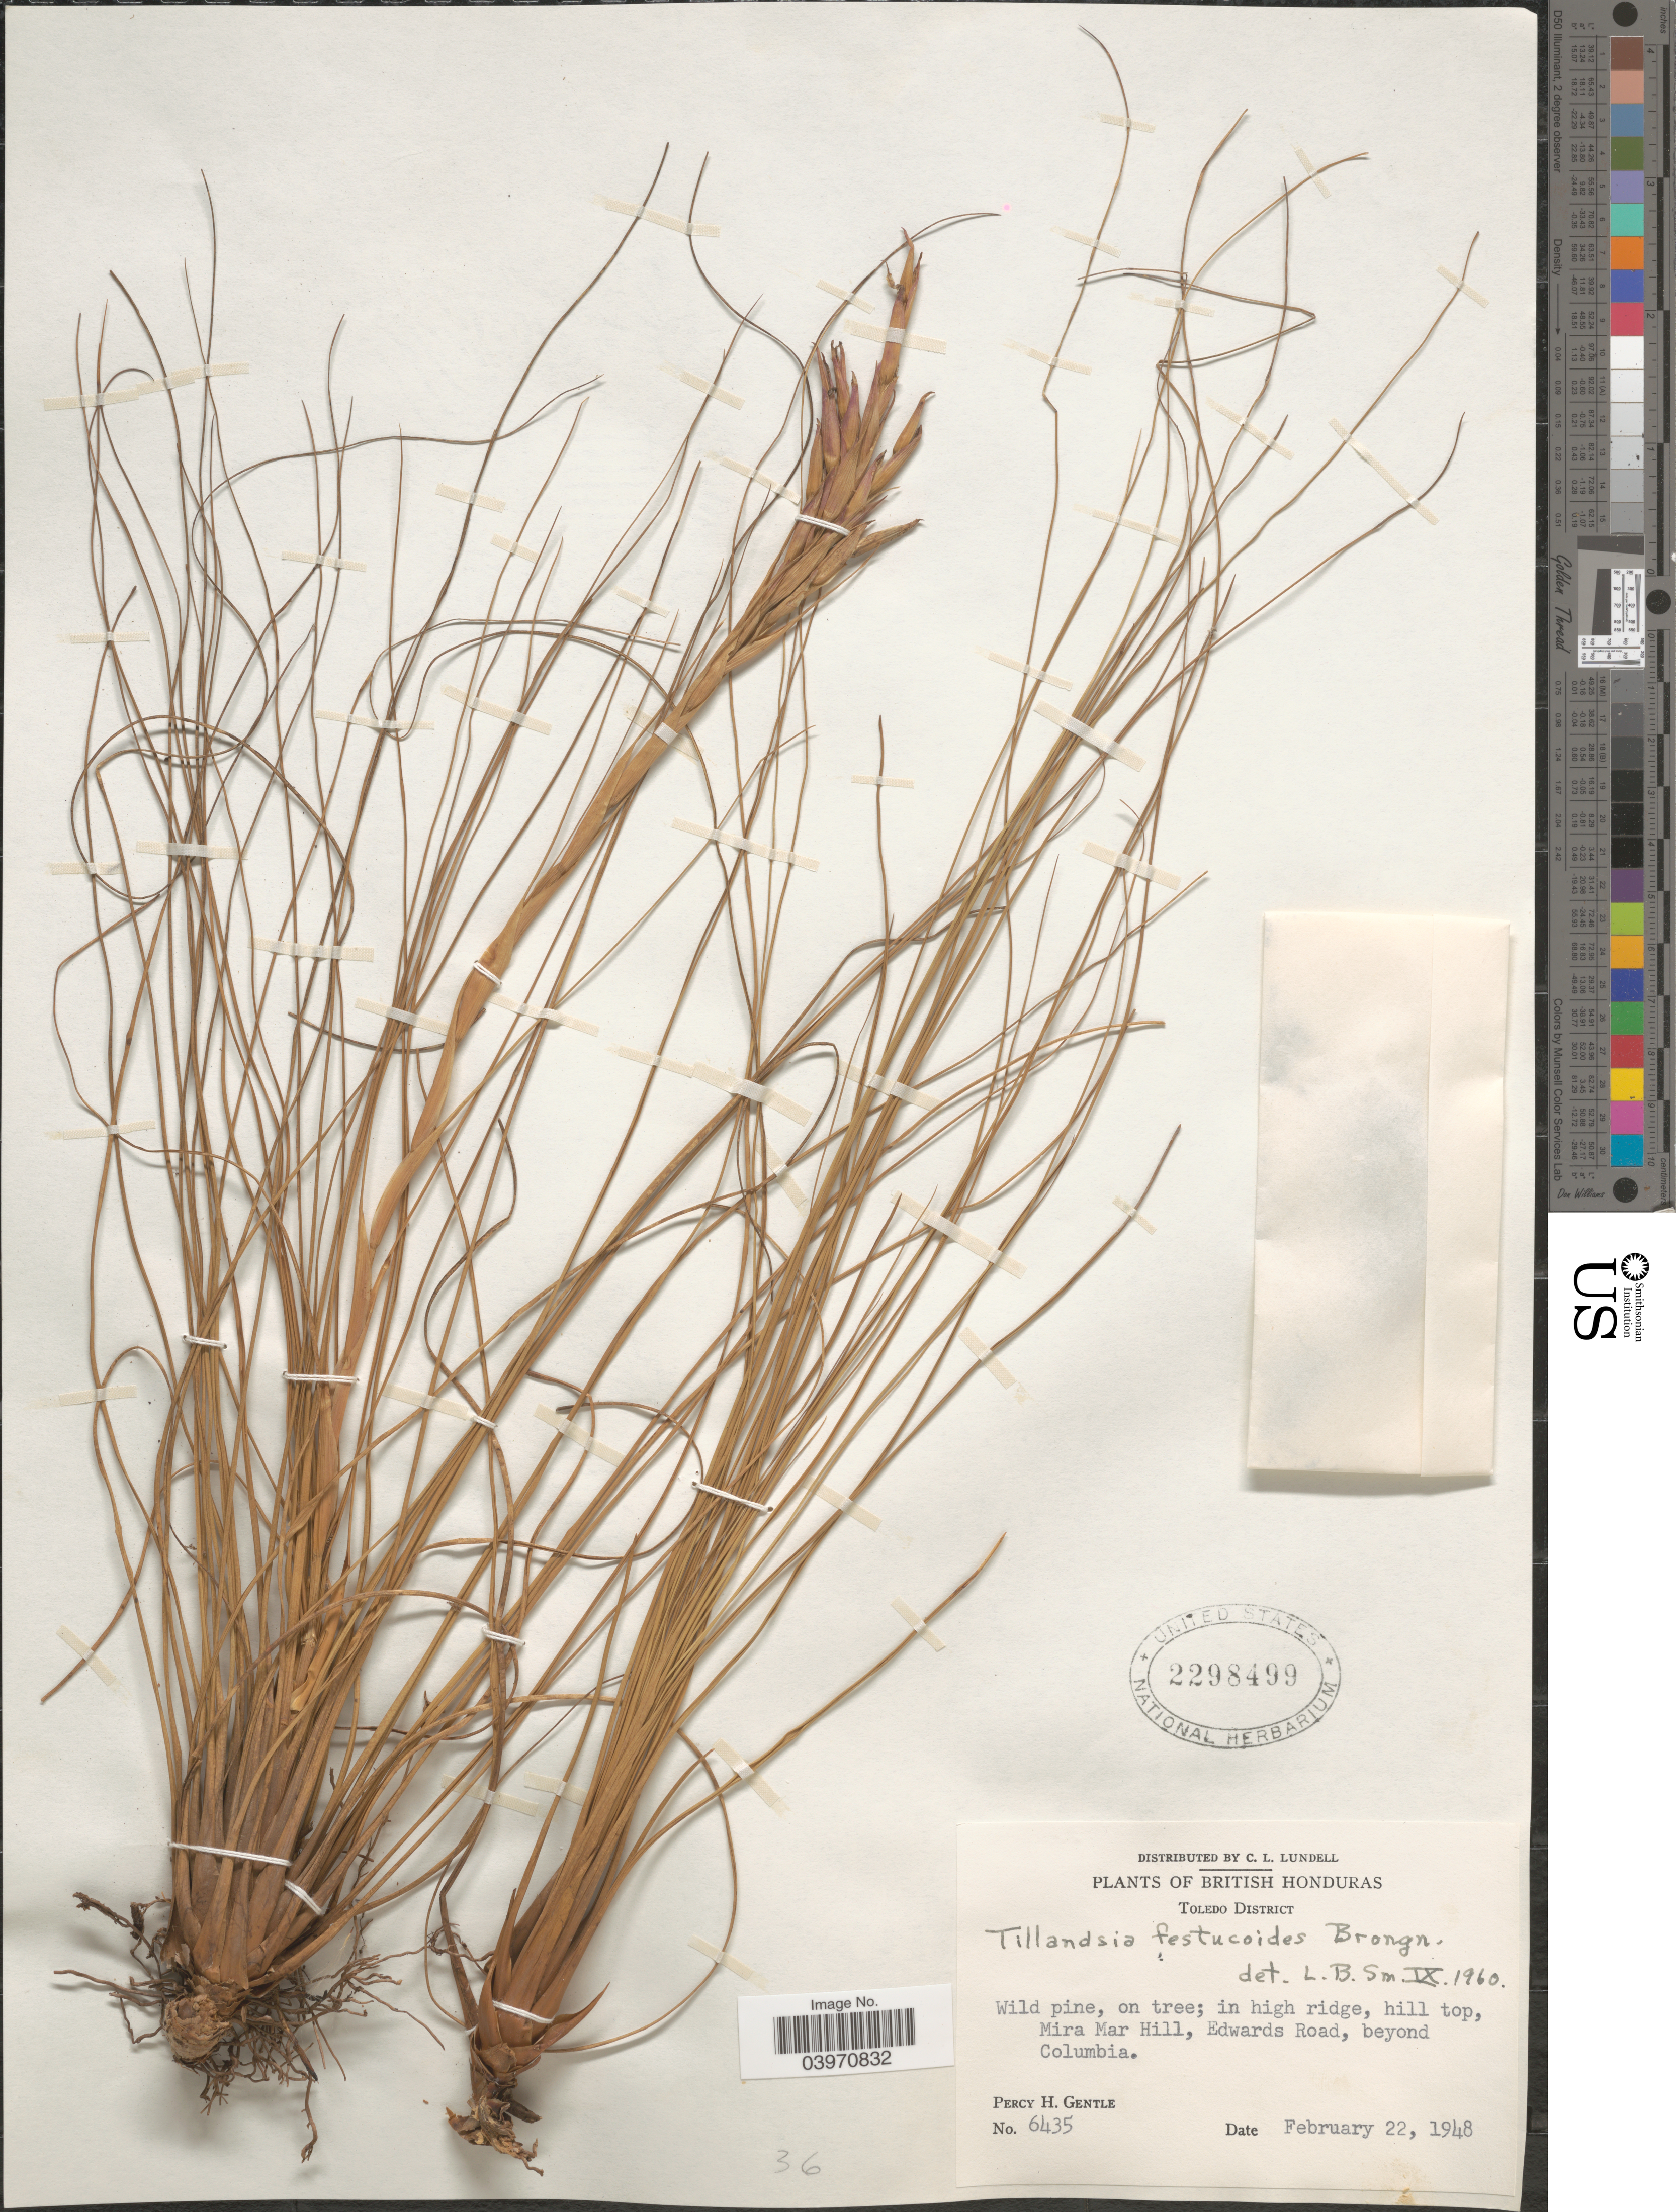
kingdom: Plantae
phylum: Tracheophyta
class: Liliopsida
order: Poales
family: Bromeliaceae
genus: Tillandsia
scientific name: Tillandsia festucoides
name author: Brongn. ex Mez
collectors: P. H. Gentle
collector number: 6435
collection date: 1948-02-22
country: Belize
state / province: Toledo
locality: British Honduras. Toledo District. In high ridge, hill top, Mira Mar Hill, Edwards Road, beyond Columbia.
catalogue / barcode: US 2298499